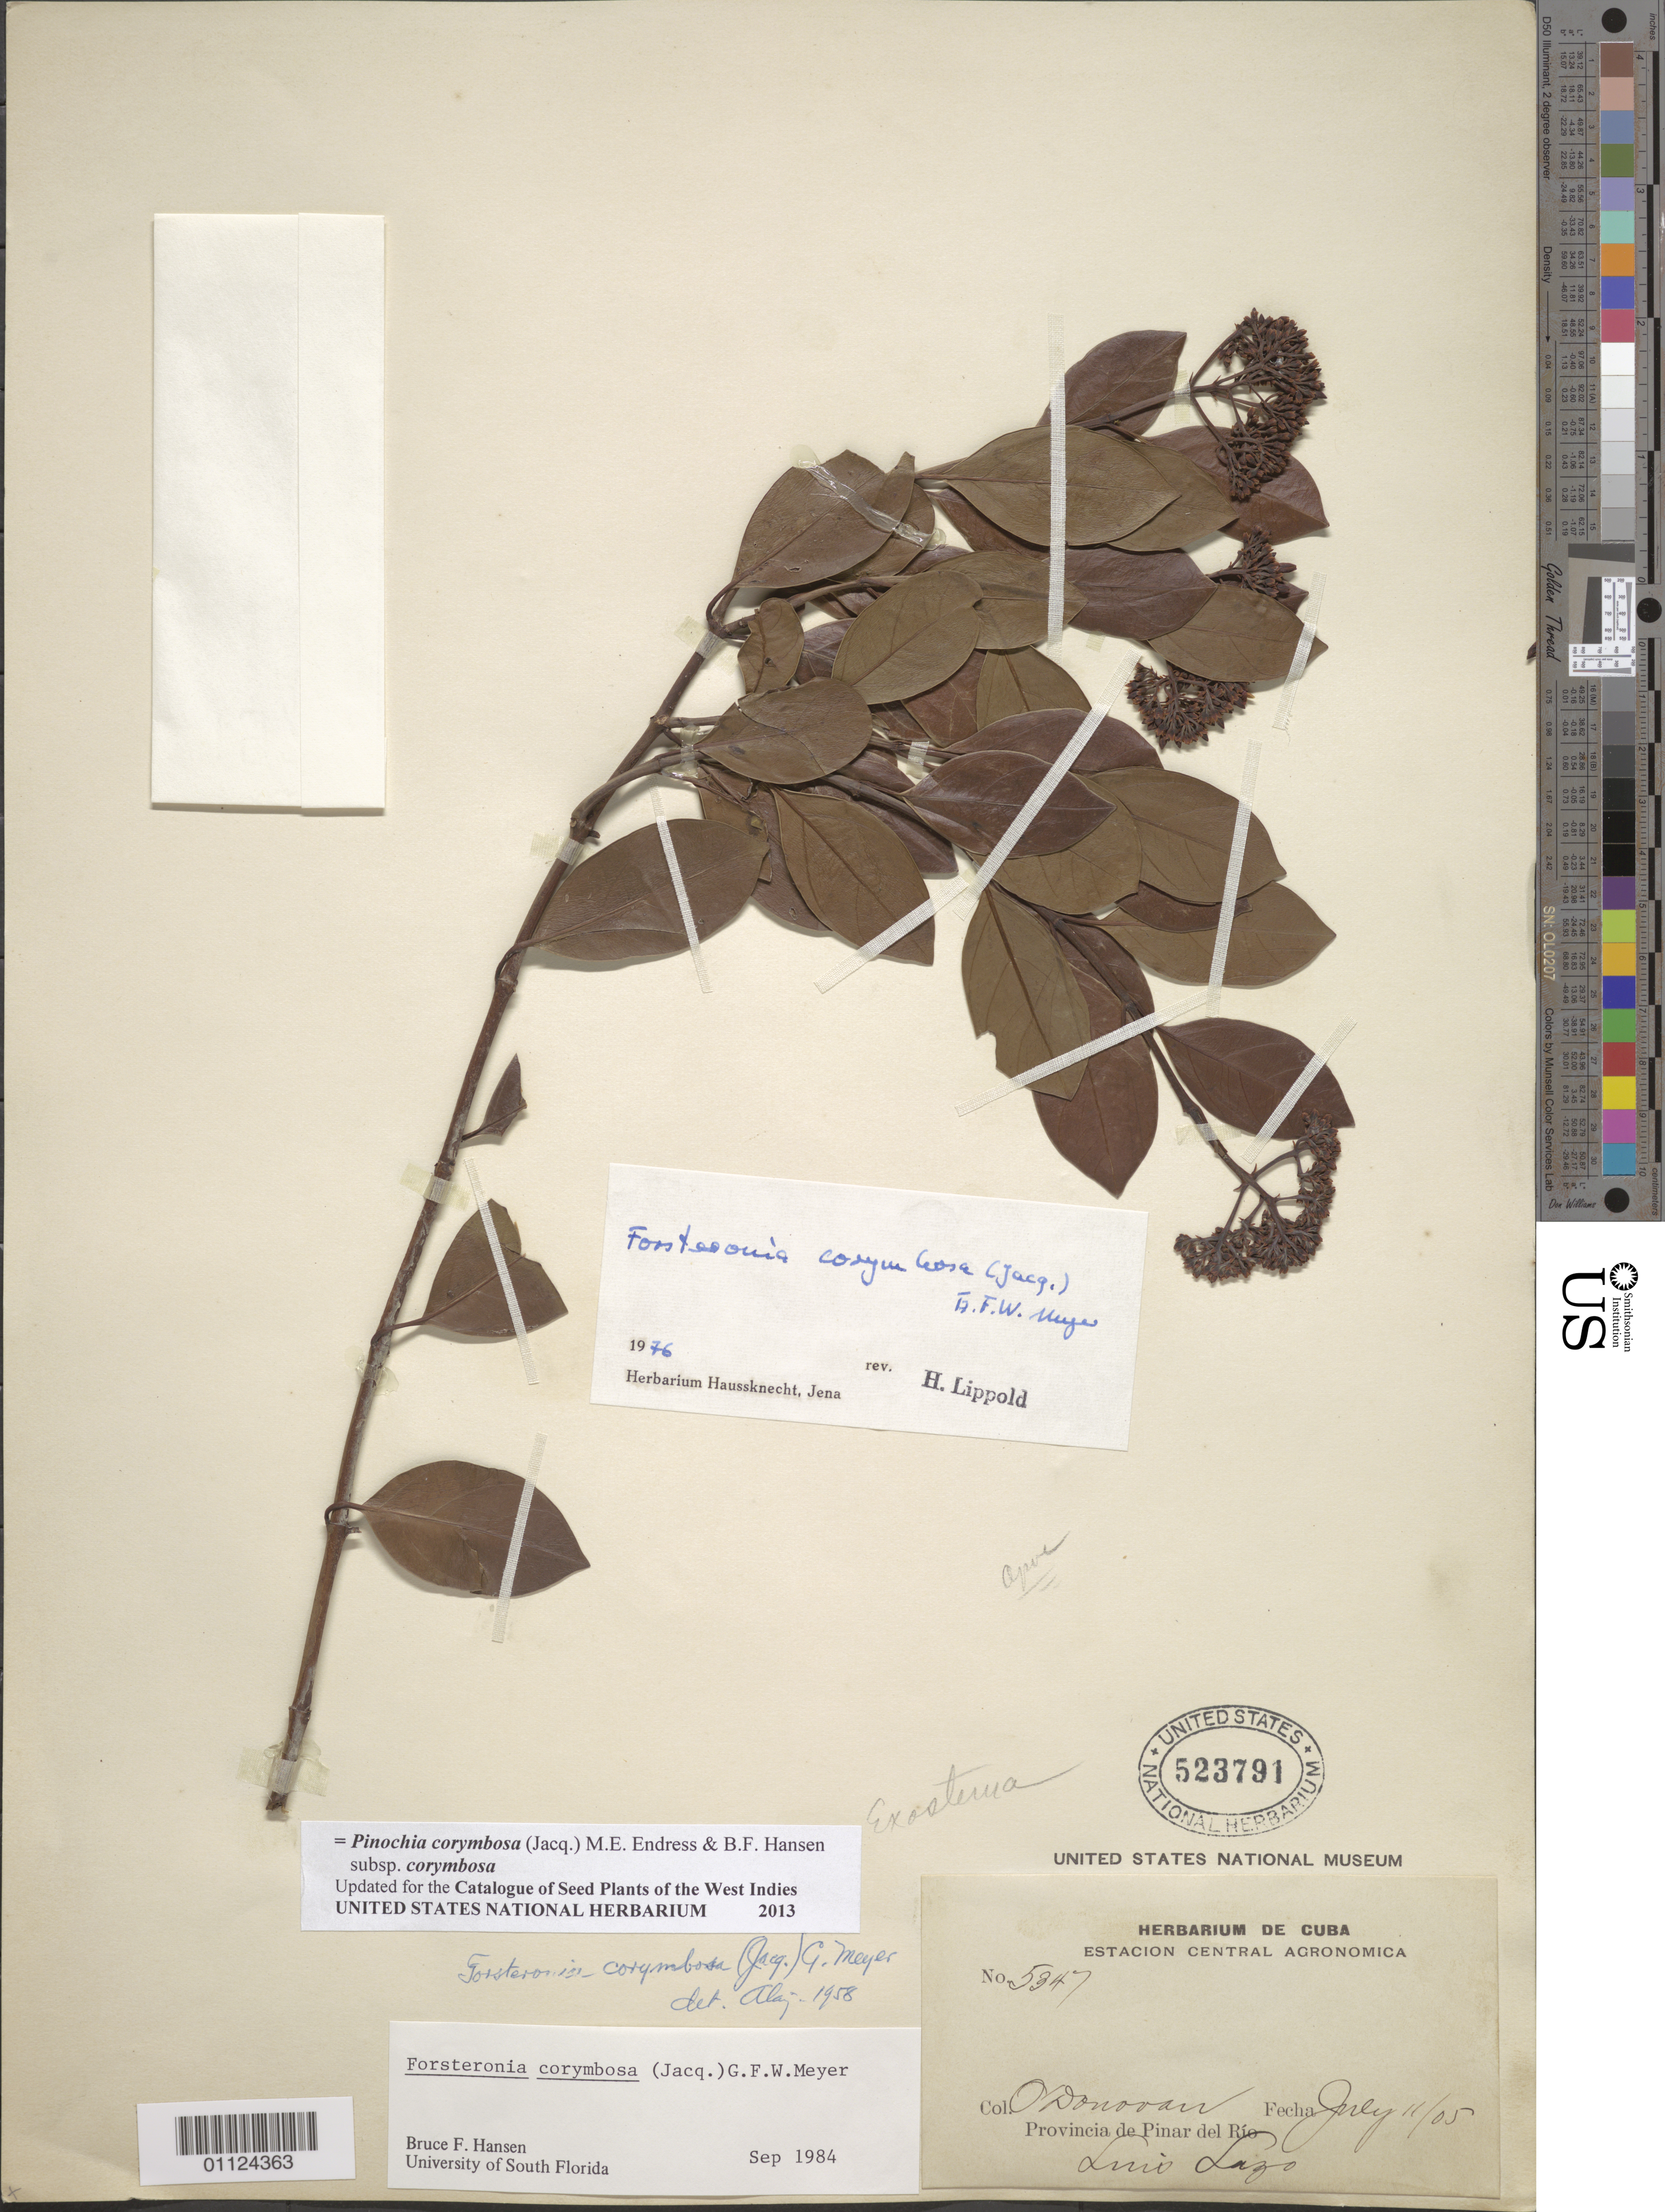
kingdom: Plantae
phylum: Tracheophyta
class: Magnoliopsida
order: Gentianales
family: Apocynaceae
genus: Pinochia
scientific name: Pinochia corymbosa subsp. corymbosa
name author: (Jacq.) M.E. Endress & B.F. Hansen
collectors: E. O'Donovan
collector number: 5347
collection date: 1905-07-11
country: Cuba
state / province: Pinar del Río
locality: Luis Lazo.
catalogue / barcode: US 523791